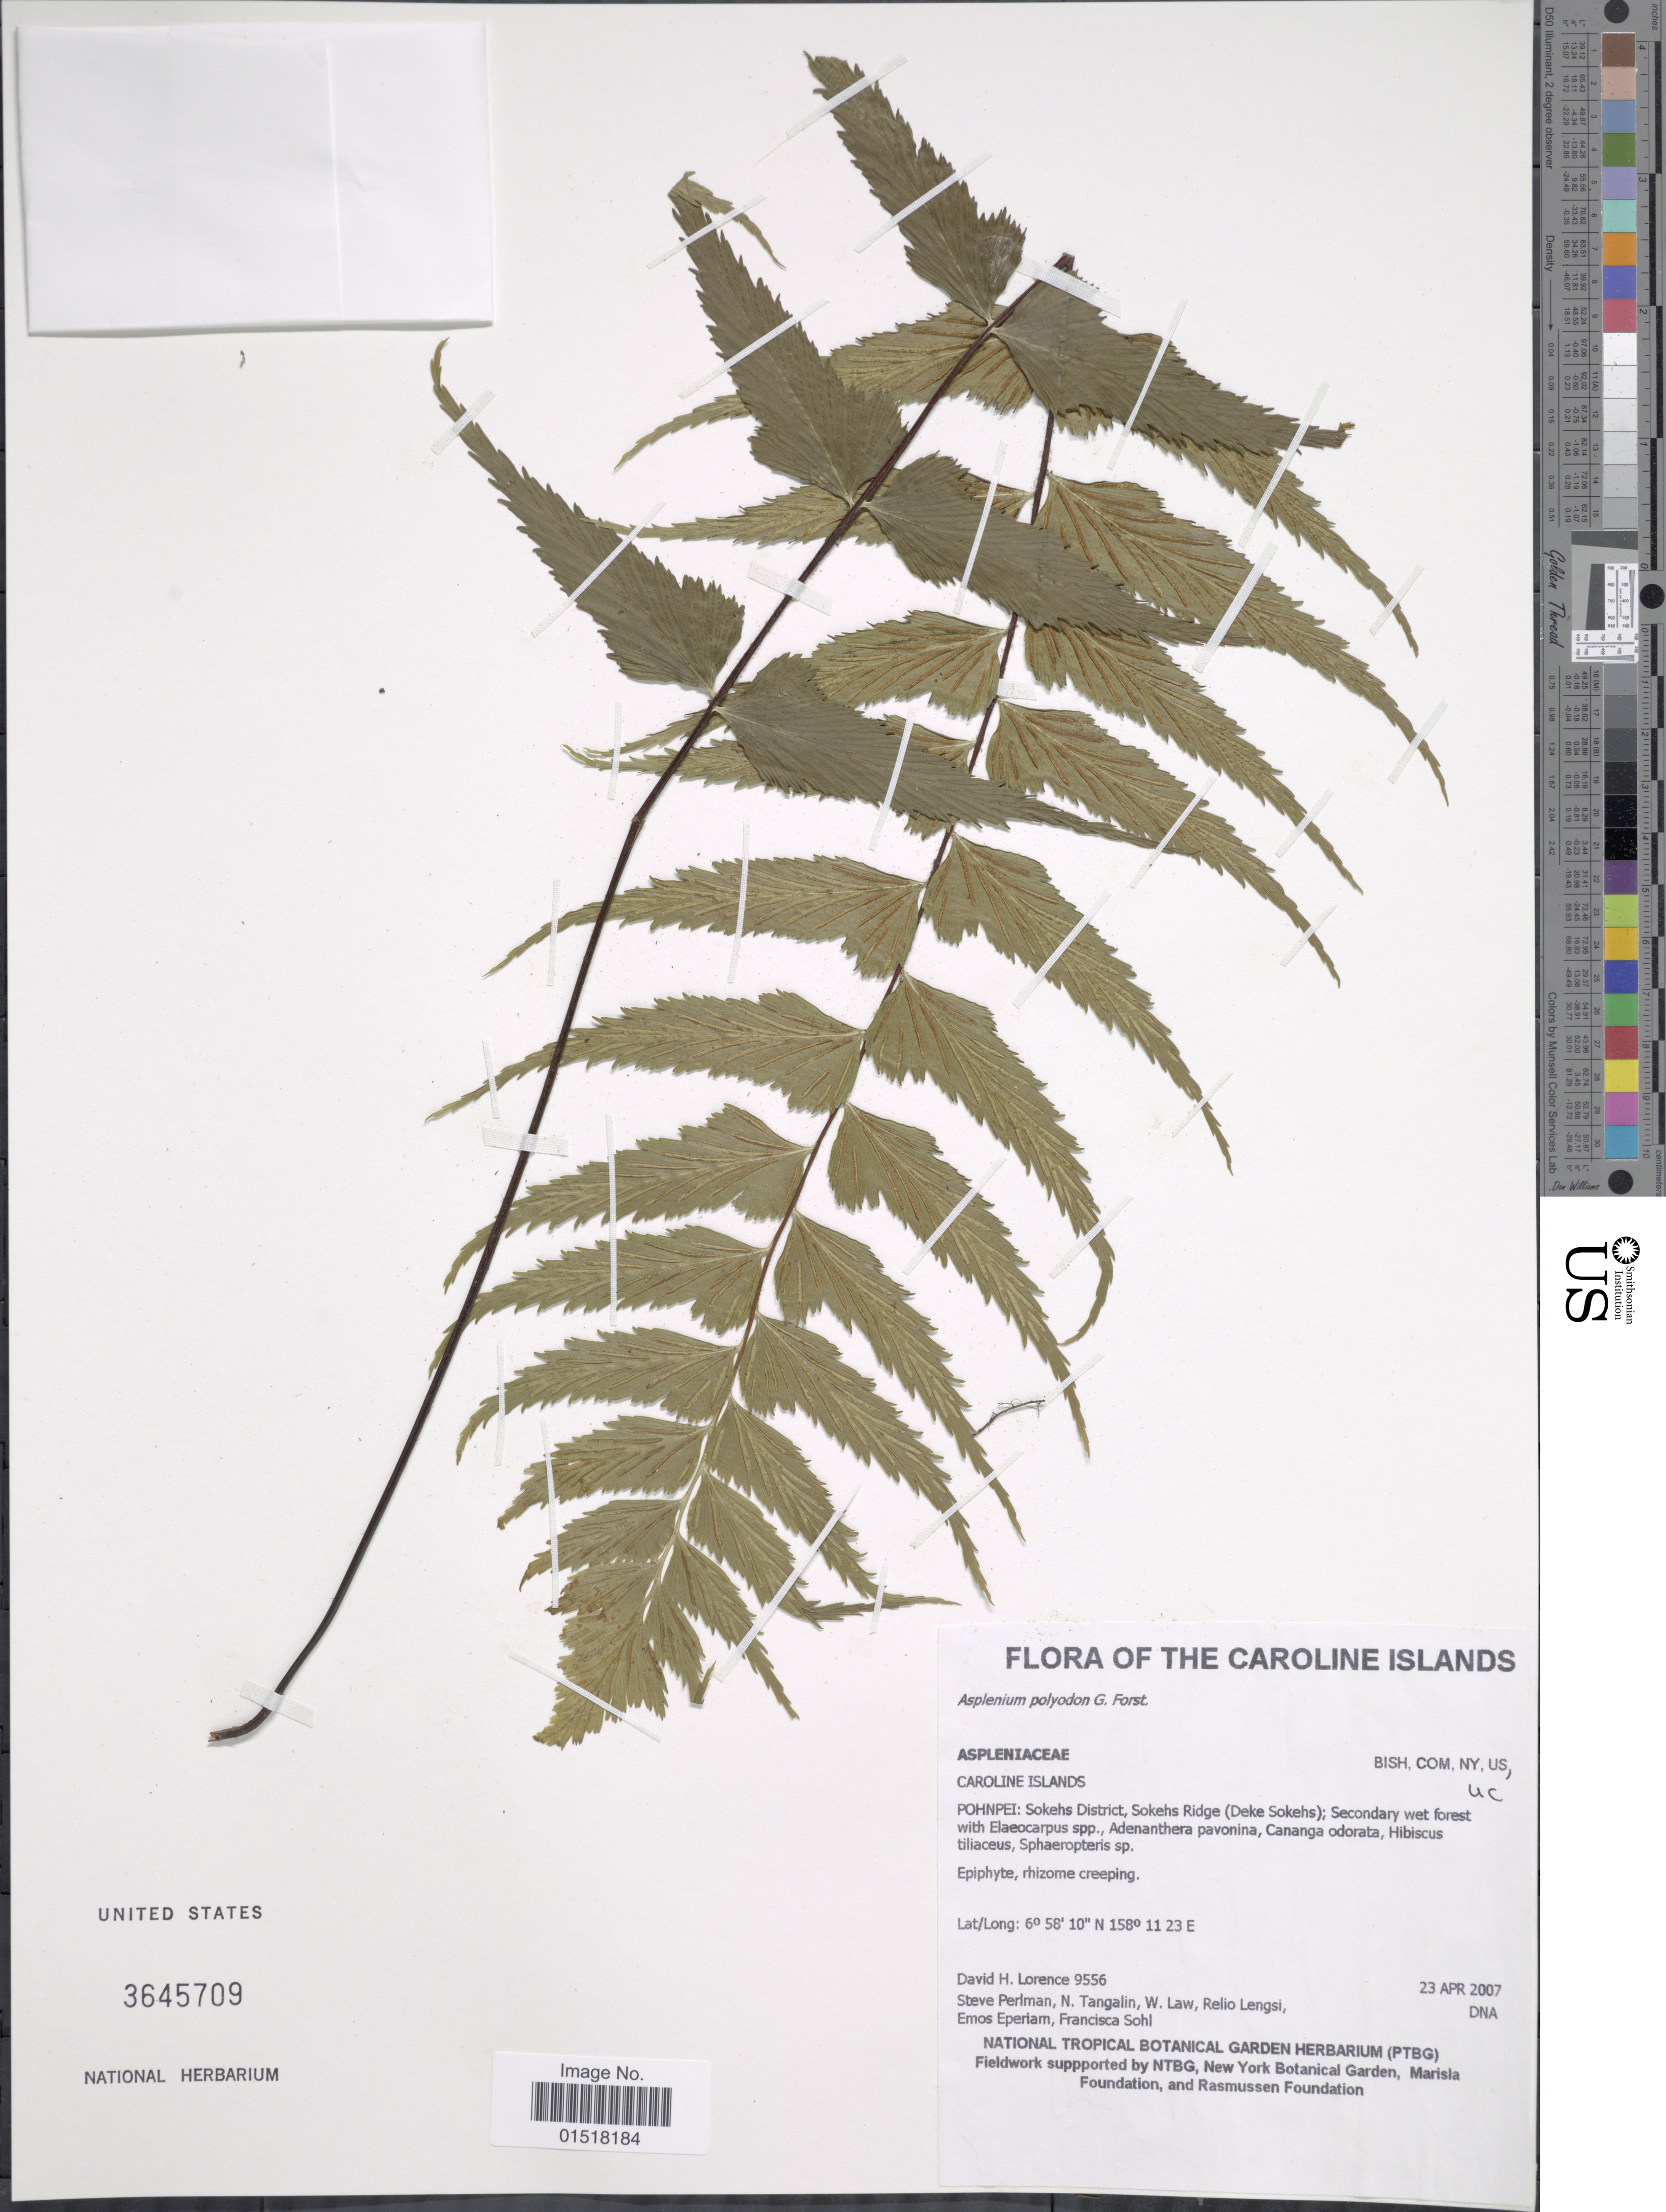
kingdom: Plantae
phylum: Tracheophyta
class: Polypodiopsida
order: Polypodiales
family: Aspleniaceae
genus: Asplenium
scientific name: Asplenium polyodon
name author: G. Forst.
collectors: S. Perlman, N. Tangalin, W. Law, R. Lengsi & et al.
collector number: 9556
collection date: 2007-04-23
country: Micronesia, Federated States of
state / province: Pohnpei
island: Pohnpei [Ponape]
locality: Caroline Islands. Pohnpei: Sokehs District, Sokehs Ridge (Deke Sokehs).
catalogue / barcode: US 3645709